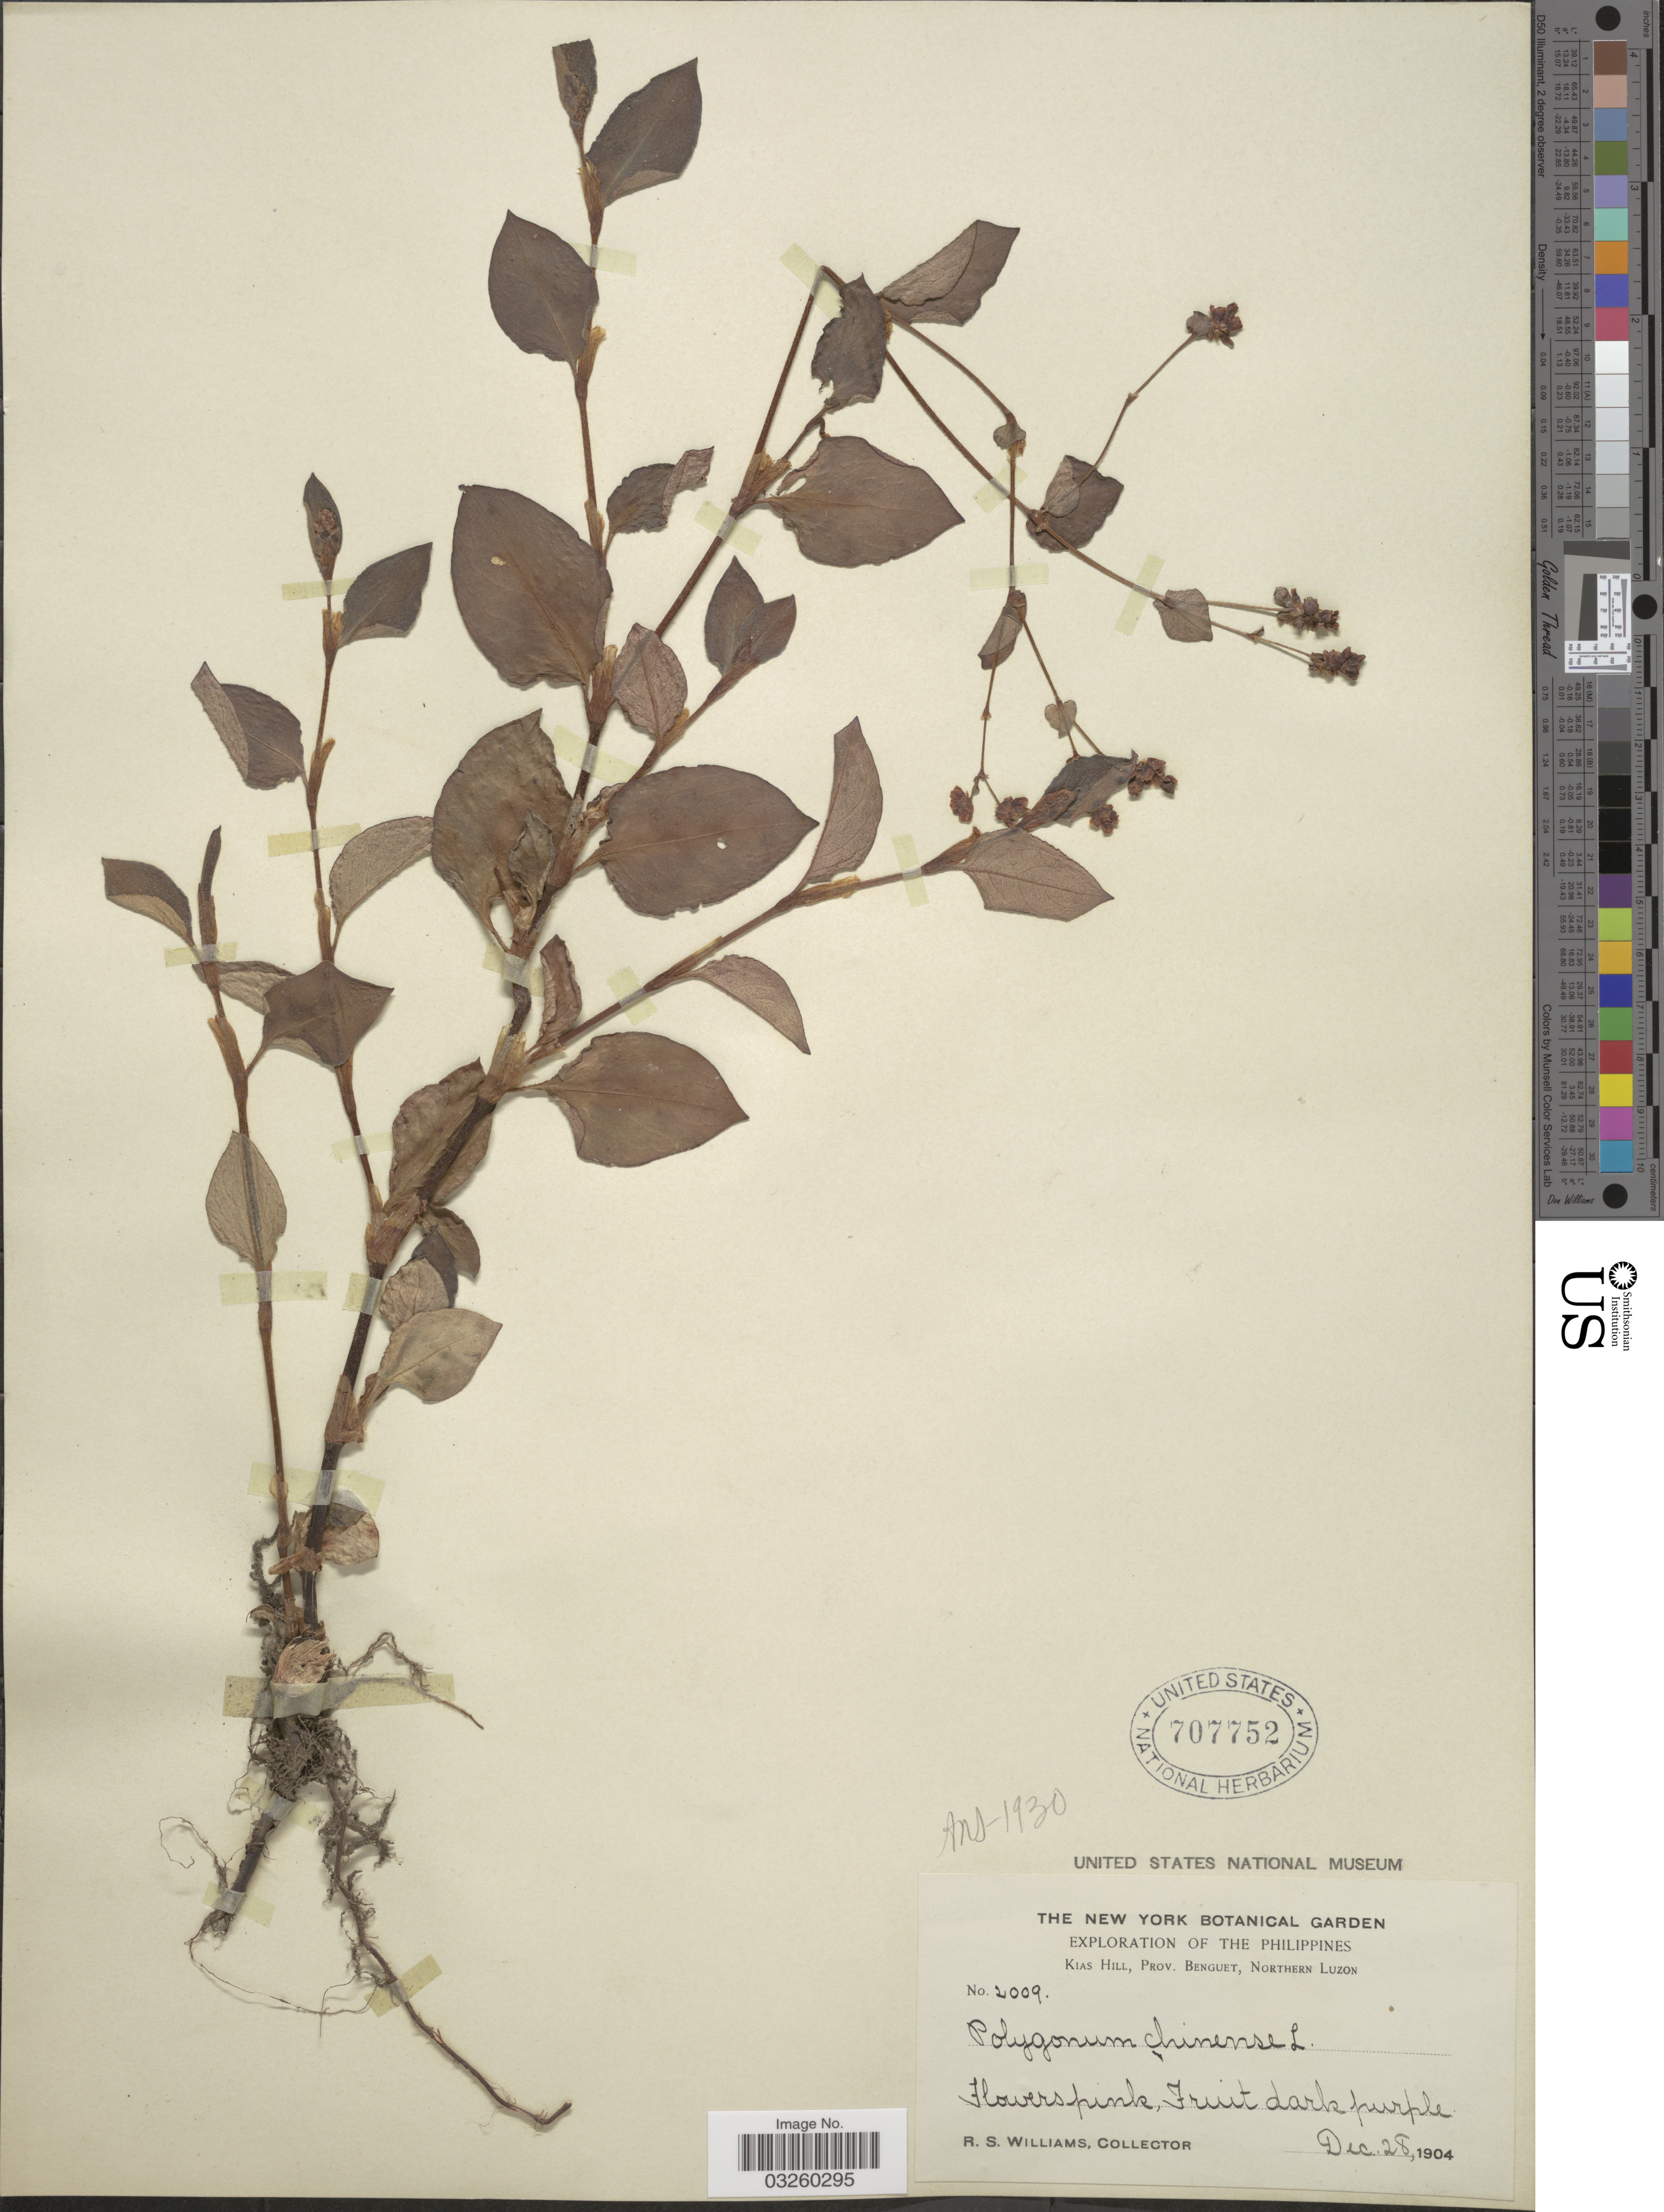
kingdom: Plantae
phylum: Tracheophyta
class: Magnoliopsida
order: Caryophyllales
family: Polygonaceae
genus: Polygonum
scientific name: Polygonum chinense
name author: L.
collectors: R. S. Williams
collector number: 2009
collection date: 1904-12-28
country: Philippines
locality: Kias Hill, Prov. Benguet, Northern Luzon.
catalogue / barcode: US 707752